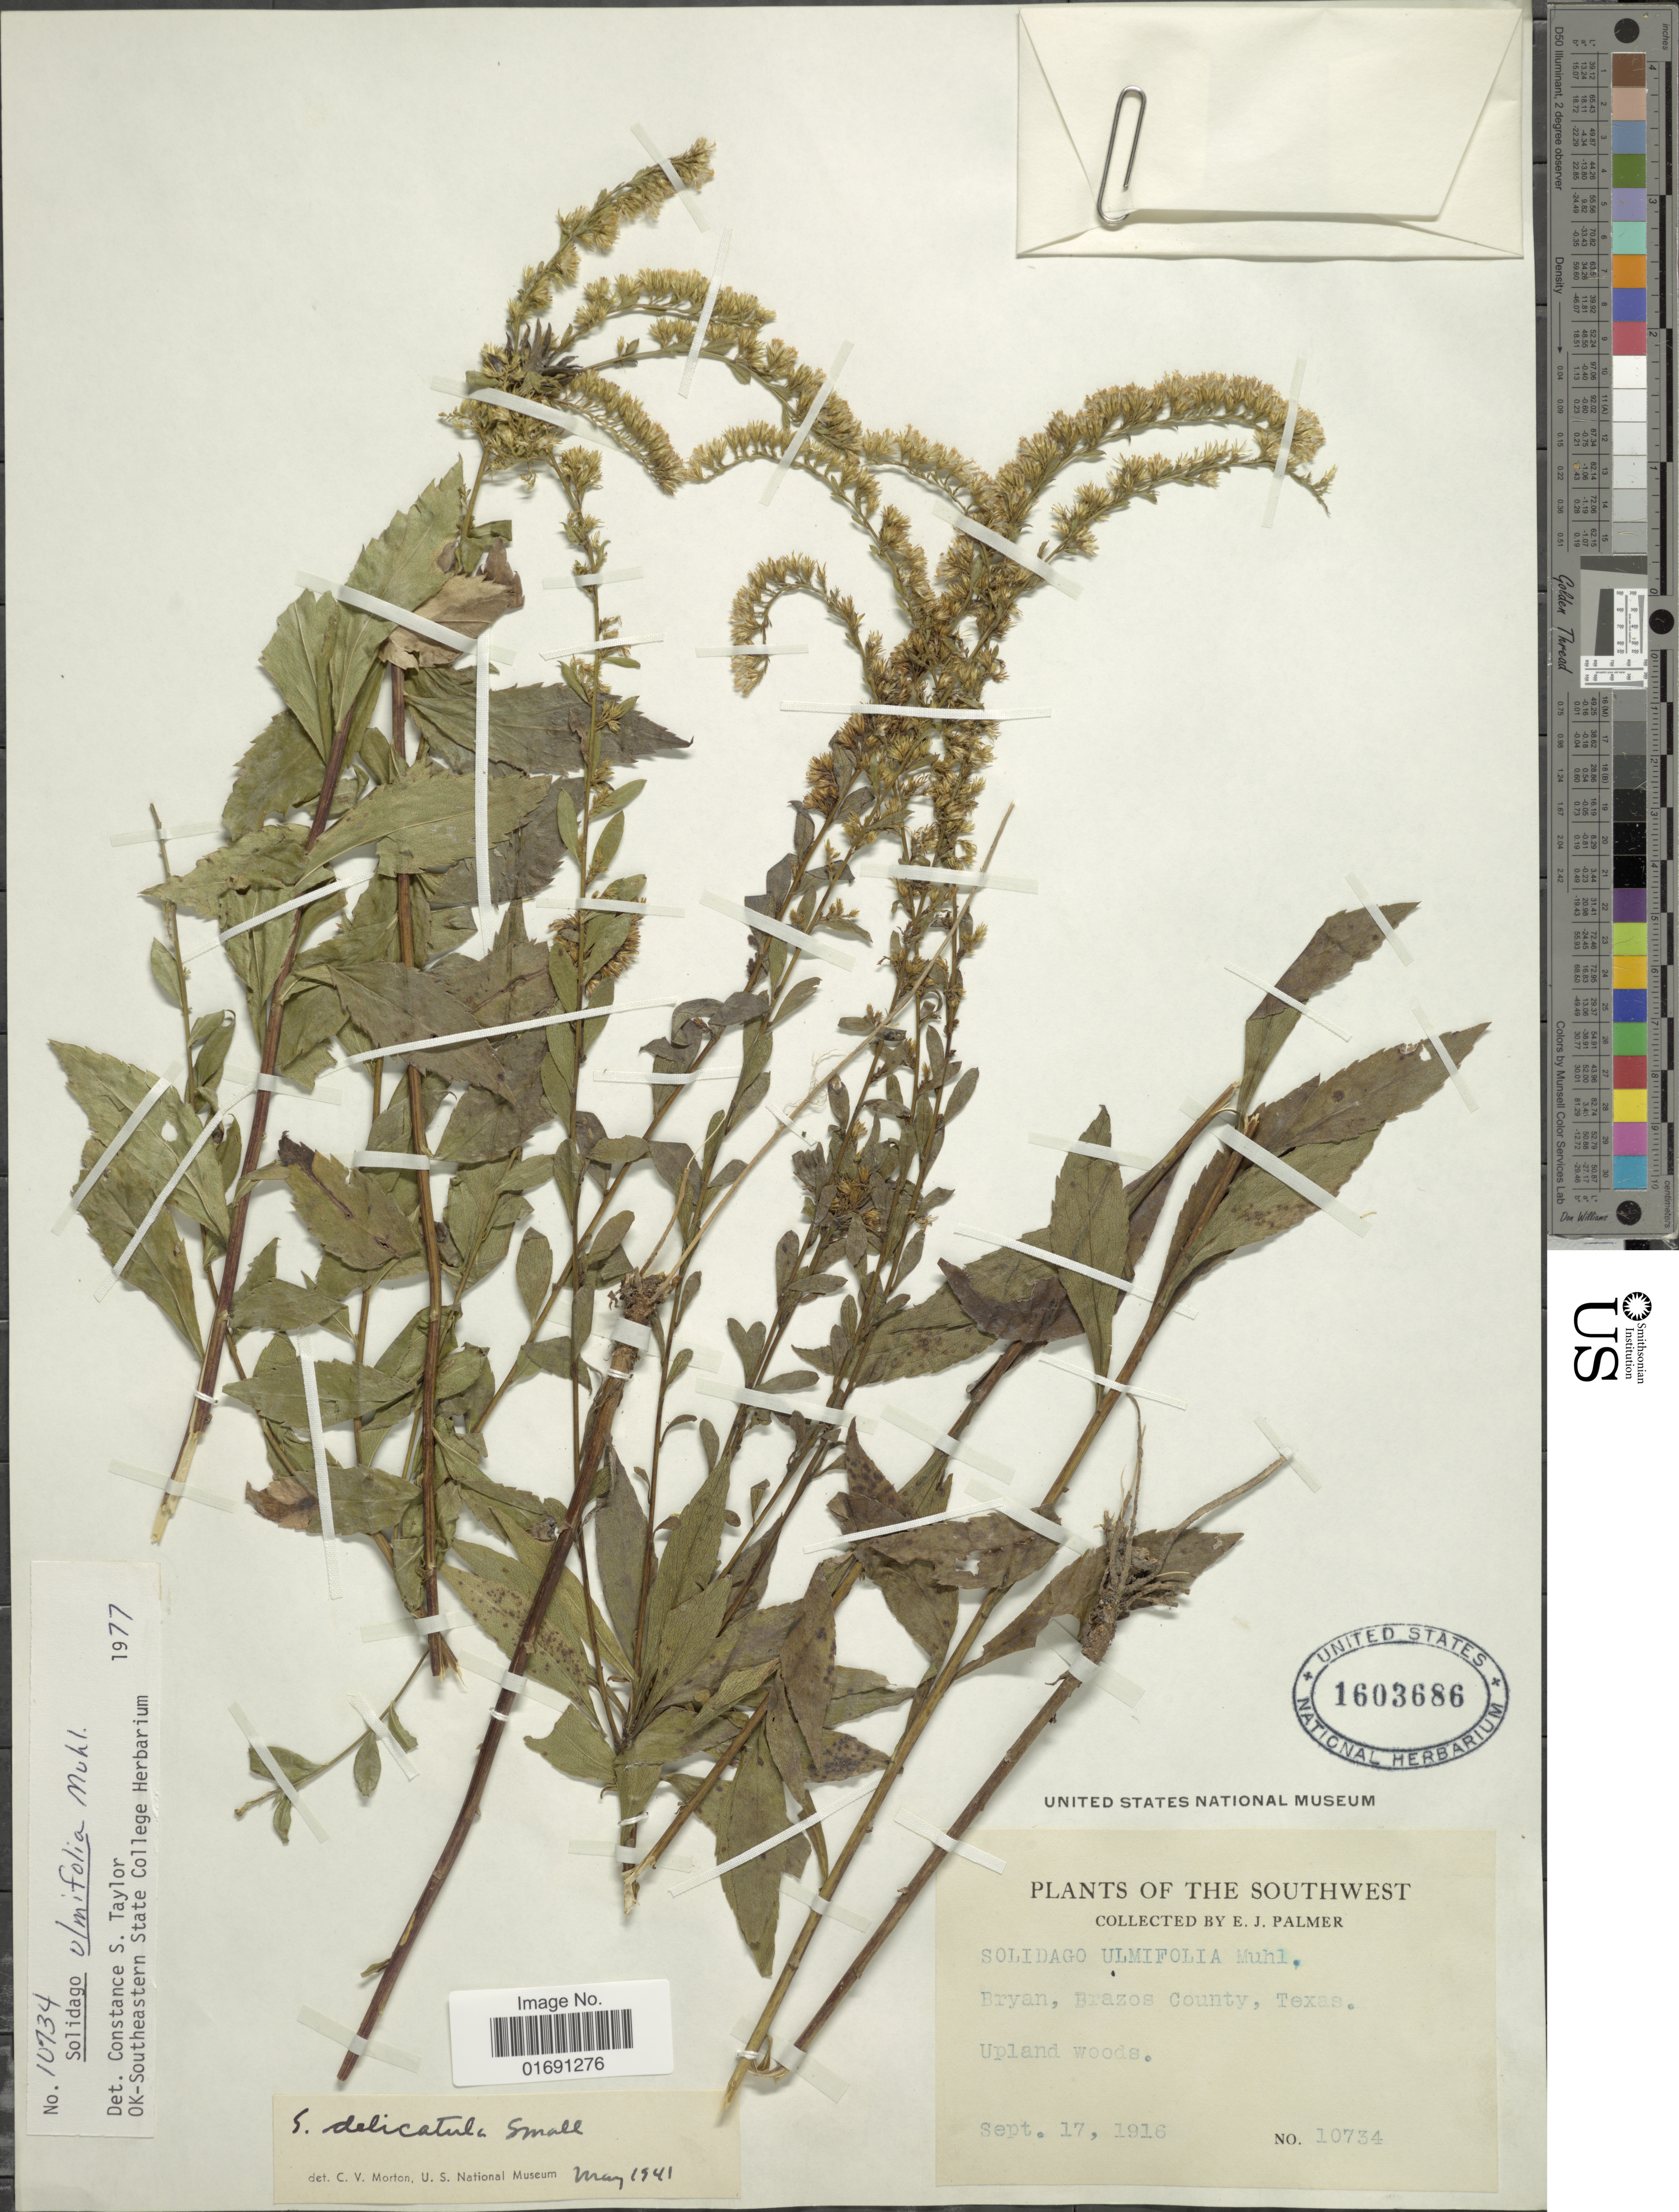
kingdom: Plantae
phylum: Tracheophyta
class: Magnoliopsida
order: Asterales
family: Asteraceae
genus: Solidago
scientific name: Solidago ulmifolia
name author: Muhl. ex Willd.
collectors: E. J. Palmer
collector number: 10734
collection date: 1916-09-17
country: United States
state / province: Texas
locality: Southwest, Bryan, Brazos County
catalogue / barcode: US 1603686